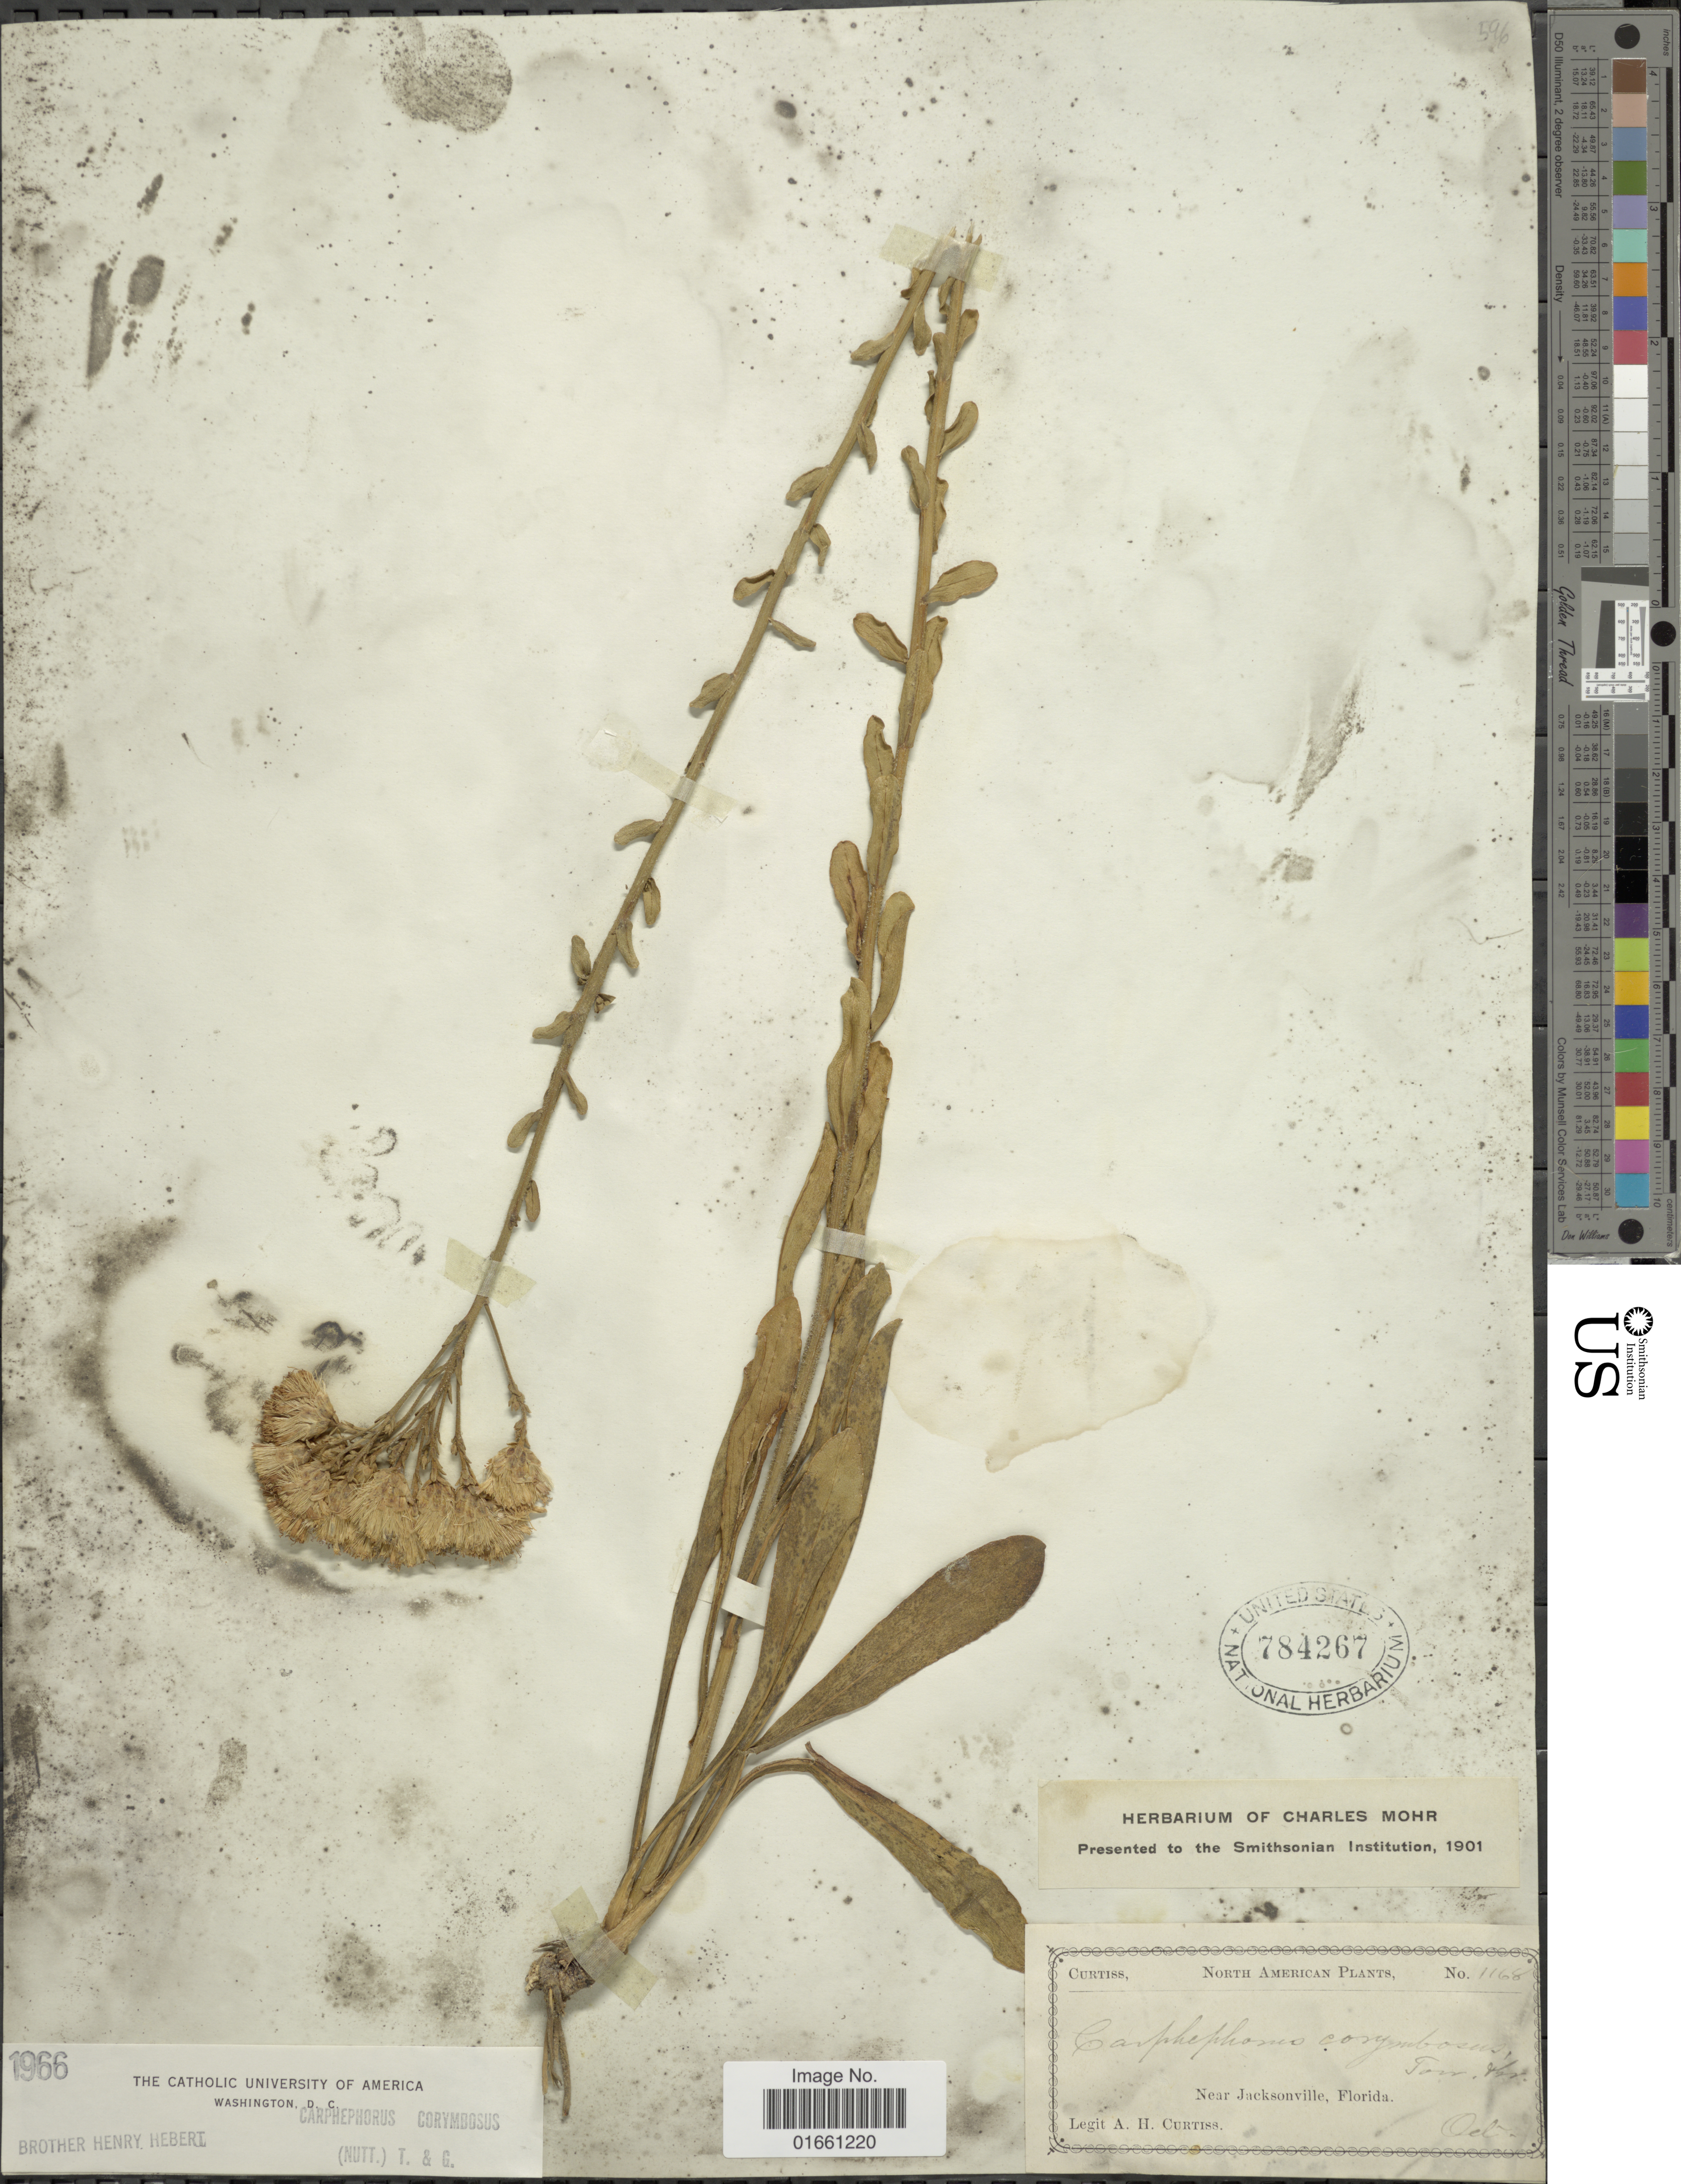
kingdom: Plantae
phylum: Tracheophyta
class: Magnoliopsida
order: Asterales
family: Asteraceae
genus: Carphephorus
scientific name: Carphephorus corymbosus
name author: (Nutt.) Torr. & A. Gray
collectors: A. H. Curtiss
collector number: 1168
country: United States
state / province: Florida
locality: North America, Near Jacksonville.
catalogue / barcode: US 784267